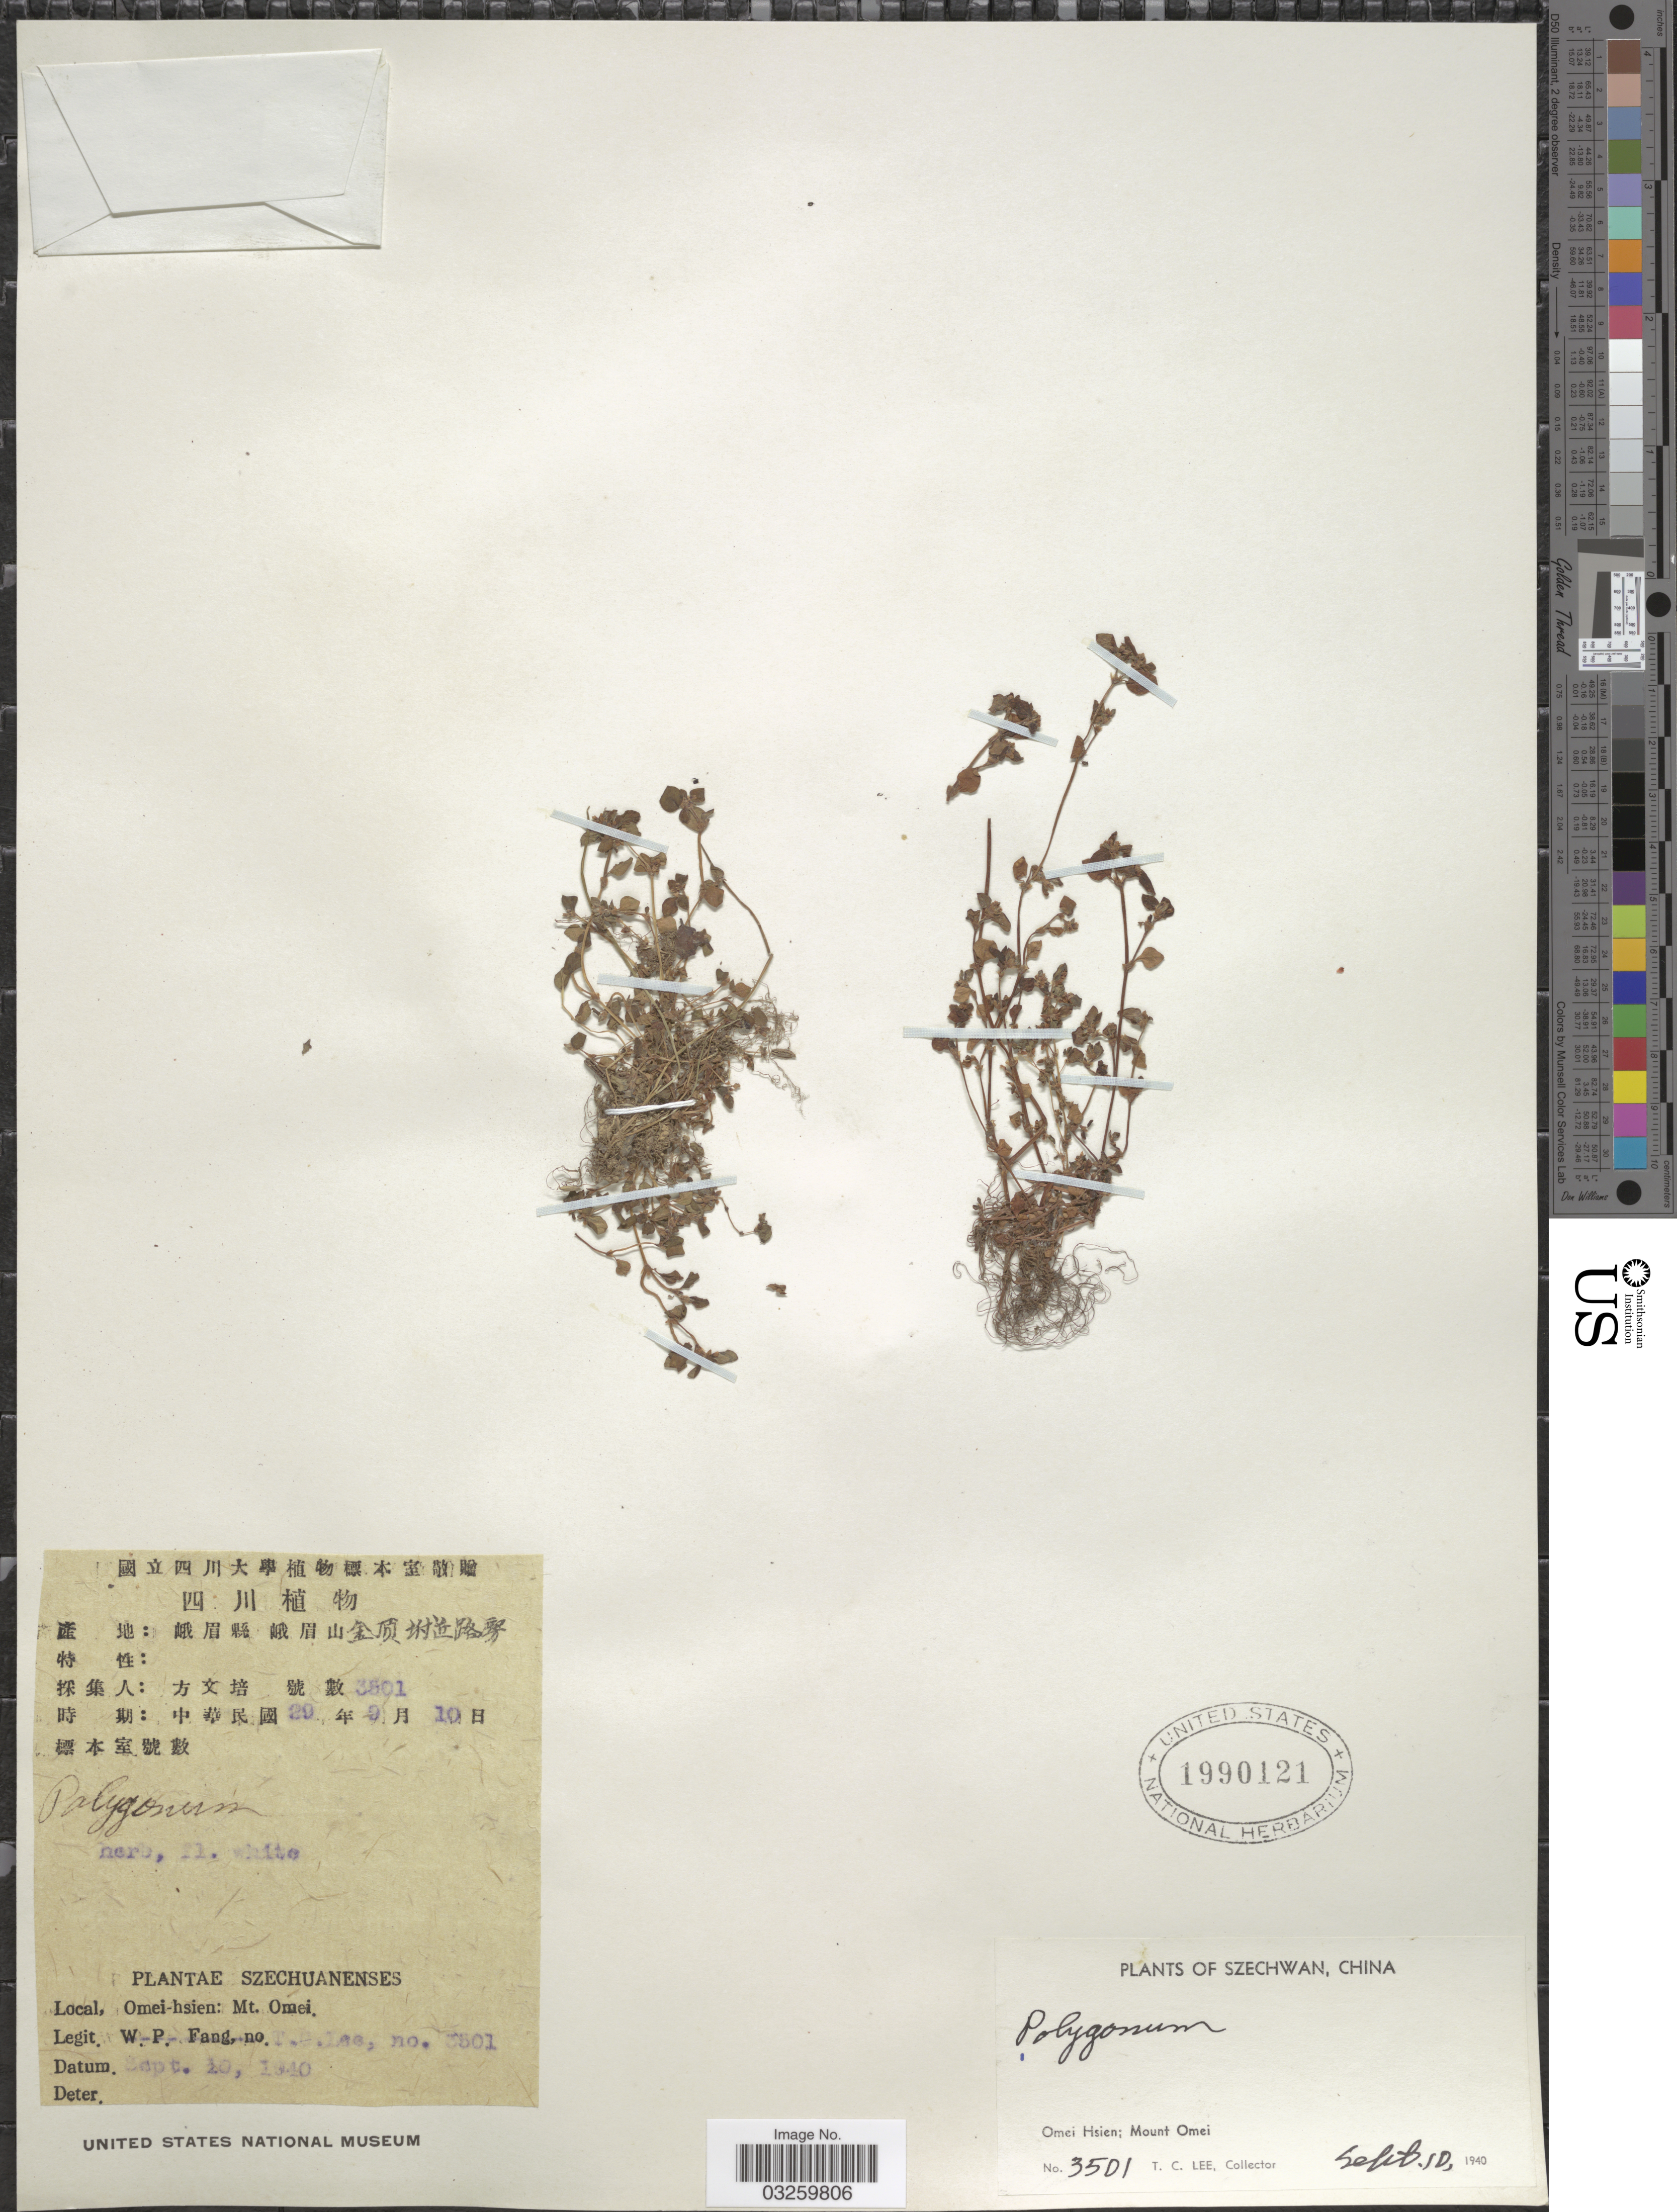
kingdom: Plantae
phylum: Tracheophyta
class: Magnoliopsida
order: Caryophyllales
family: Polygonaceae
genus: Polygonum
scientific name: Polygonum sp.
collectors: T. Lee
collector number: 3501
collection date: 1940-09-10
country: China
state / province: Sichuan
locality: Szechwan. Omei Hsien; Mount Omei.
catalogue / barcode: US 1990121